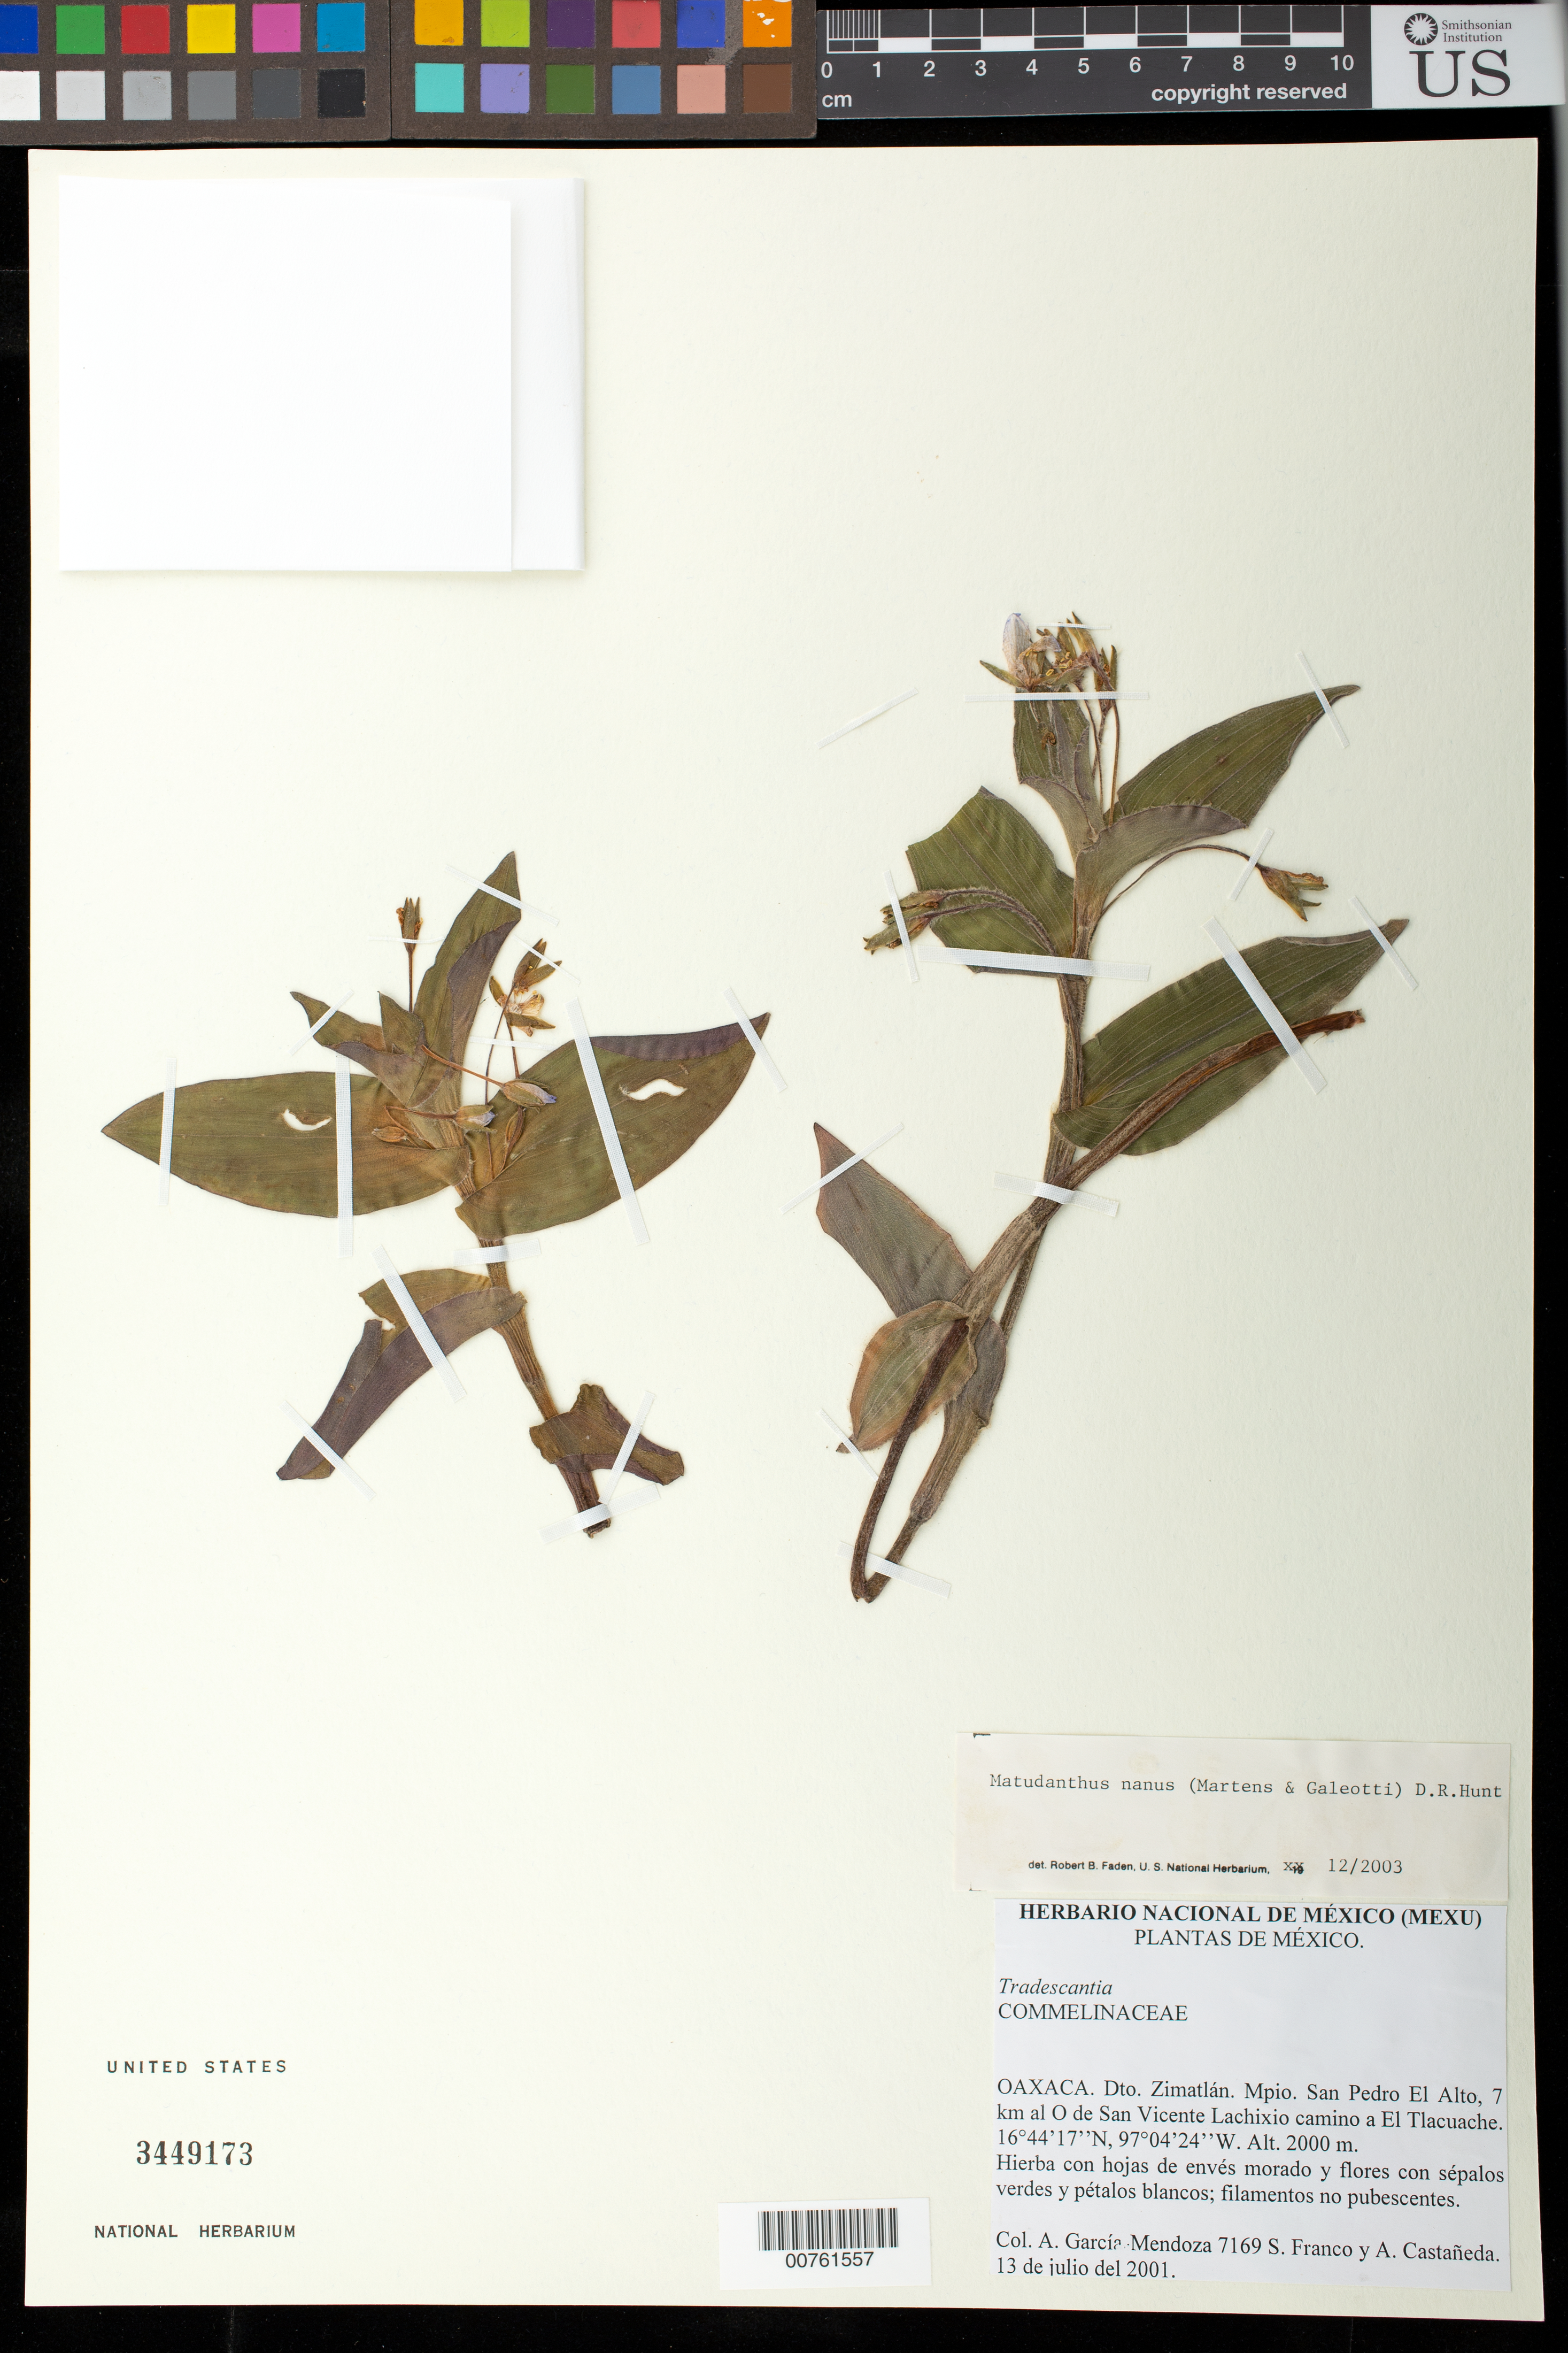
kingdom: Plantae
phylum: Tracheophyta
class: Liliopsida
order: Commelinales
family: Commelinaceae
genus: Matudanthus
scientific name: Matudanthus nanus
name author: D.R. Hunt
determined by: Faden, Robert B., (US), Smithsonian Institution - National Museum of Natural History (UNITED STATES)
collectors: A. García-Mendoza et al.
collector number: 7169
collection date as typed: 13 Jul 2001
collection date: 2001-07-13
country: Mexico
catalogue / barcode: US 3449173